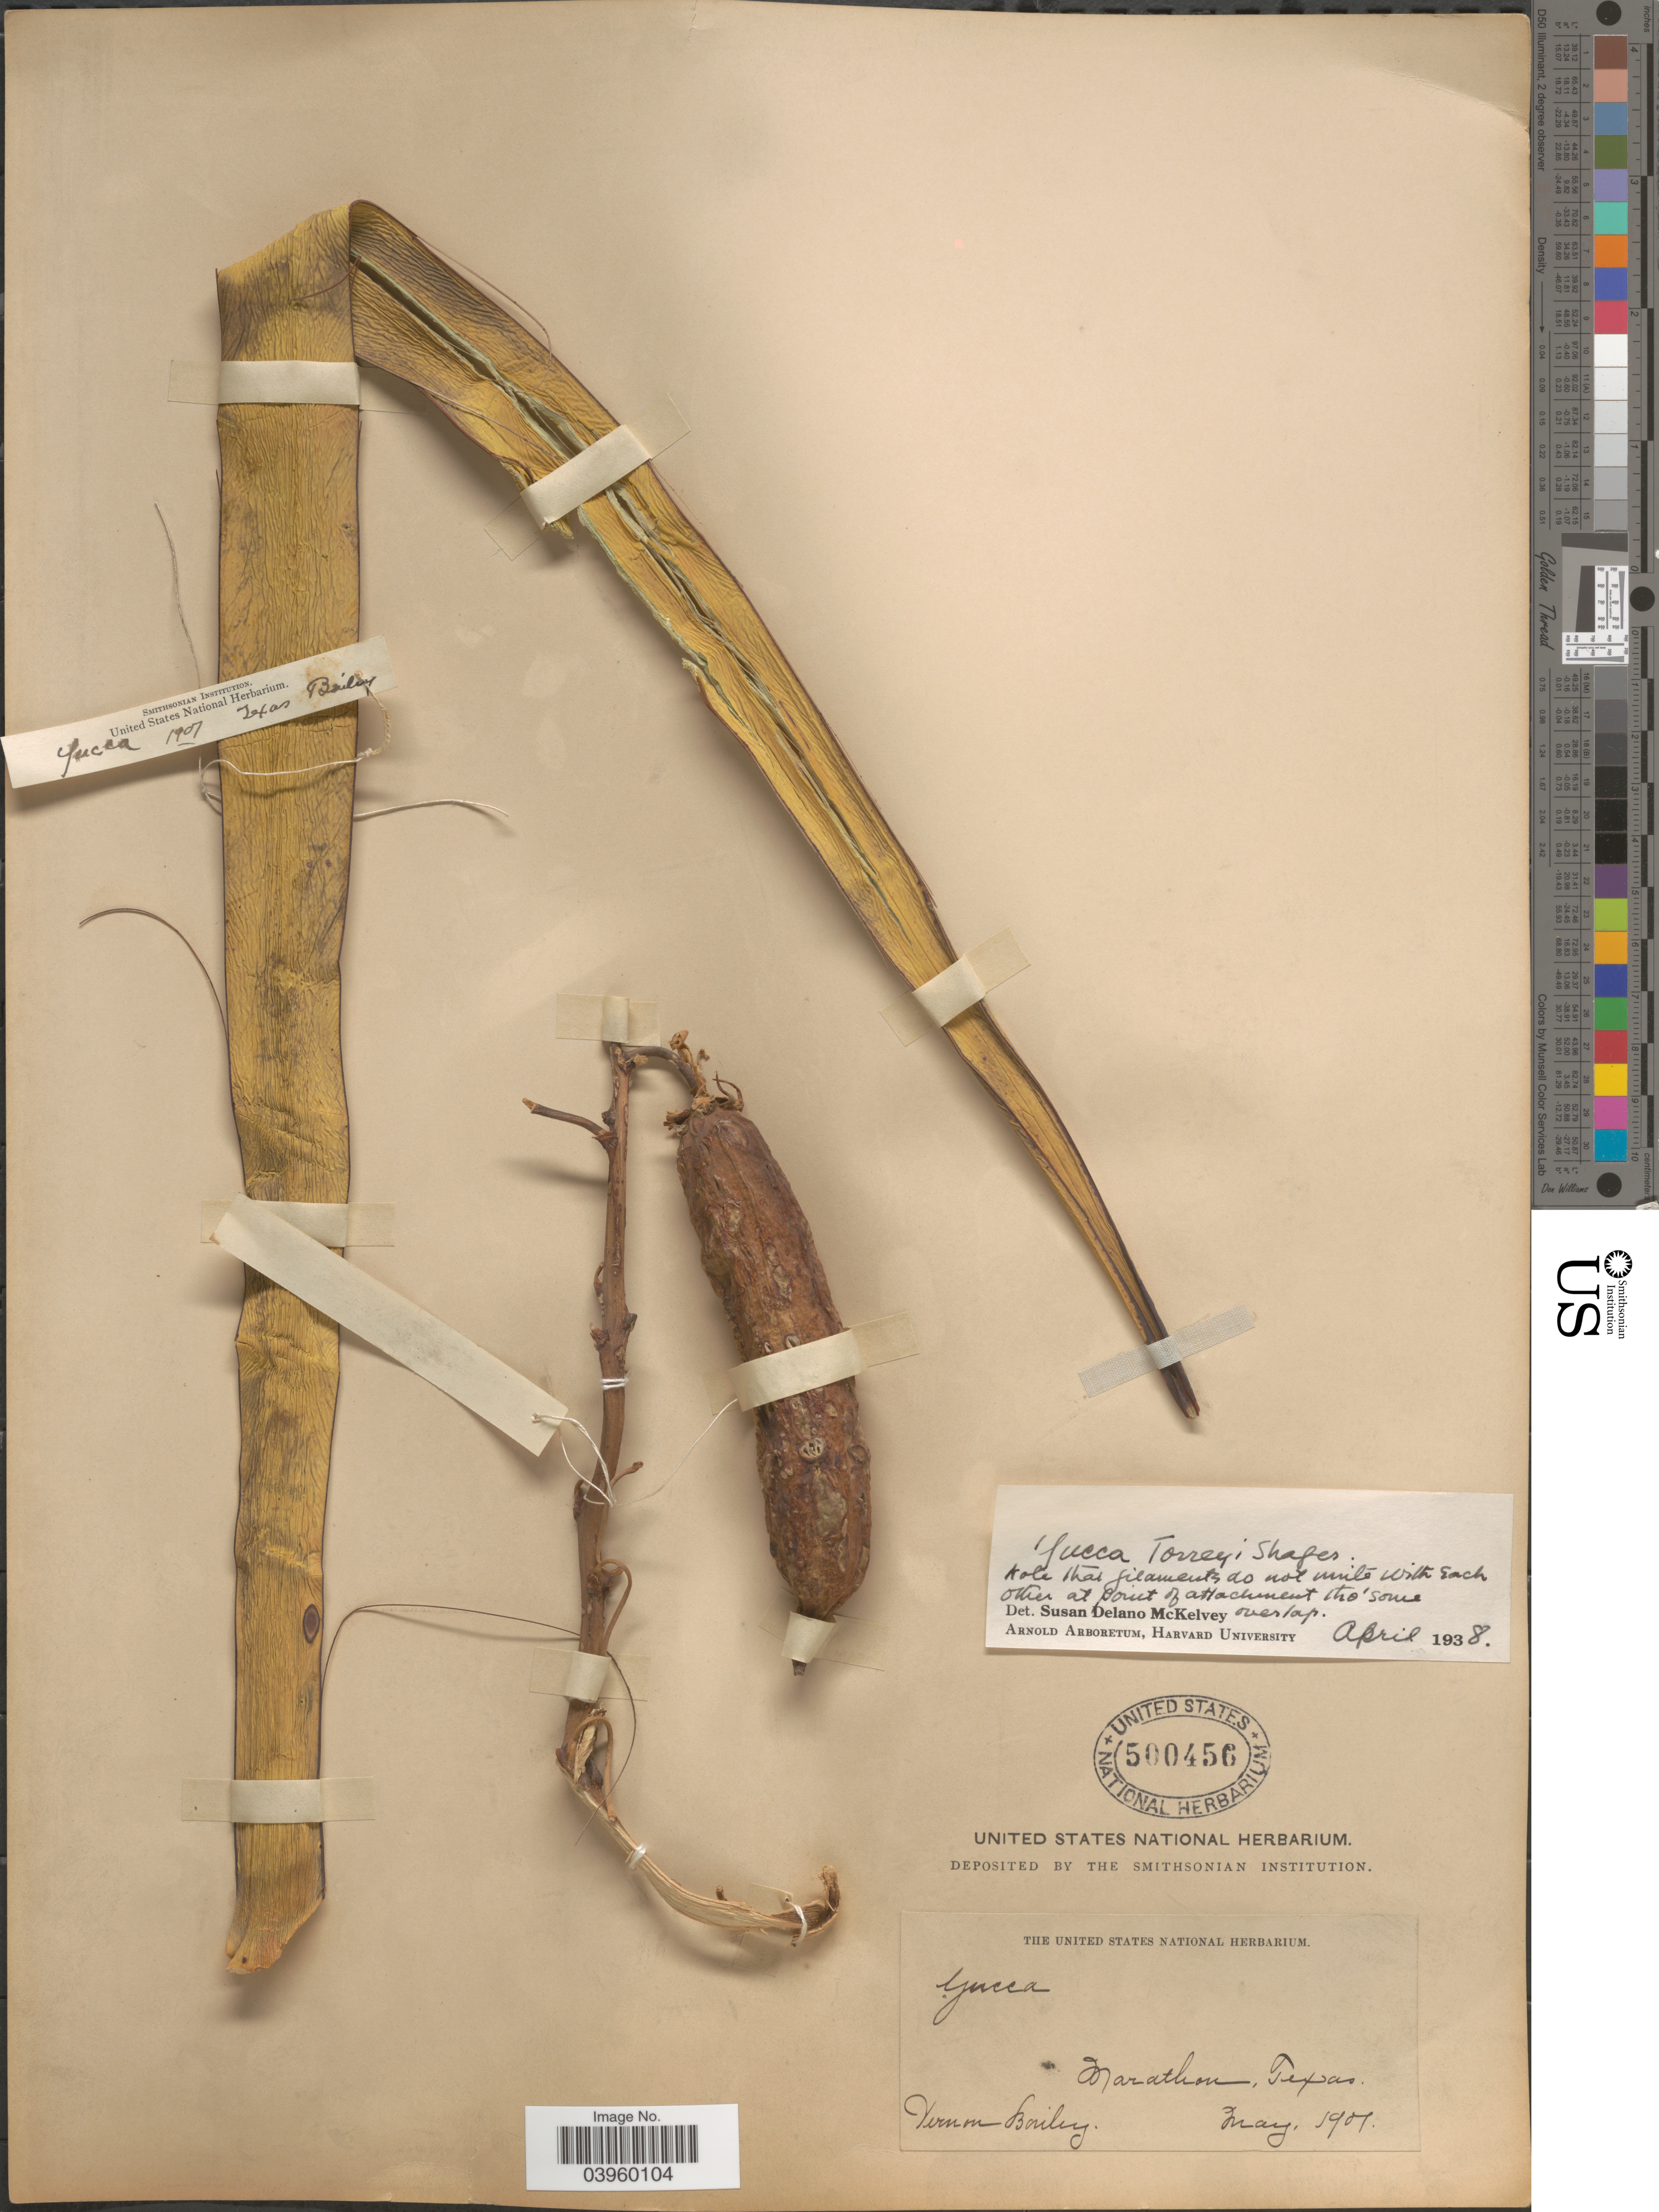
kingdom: Plantae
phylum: Tracheophyta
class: Liliopsida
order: Asparagales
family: Asparagaceae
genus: Yucca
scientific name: Yucca torreyi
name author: Shafer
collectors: V. O. Bailey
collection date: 1901-05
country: United States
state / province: Texas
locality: Marathon.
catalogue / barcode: US 500456